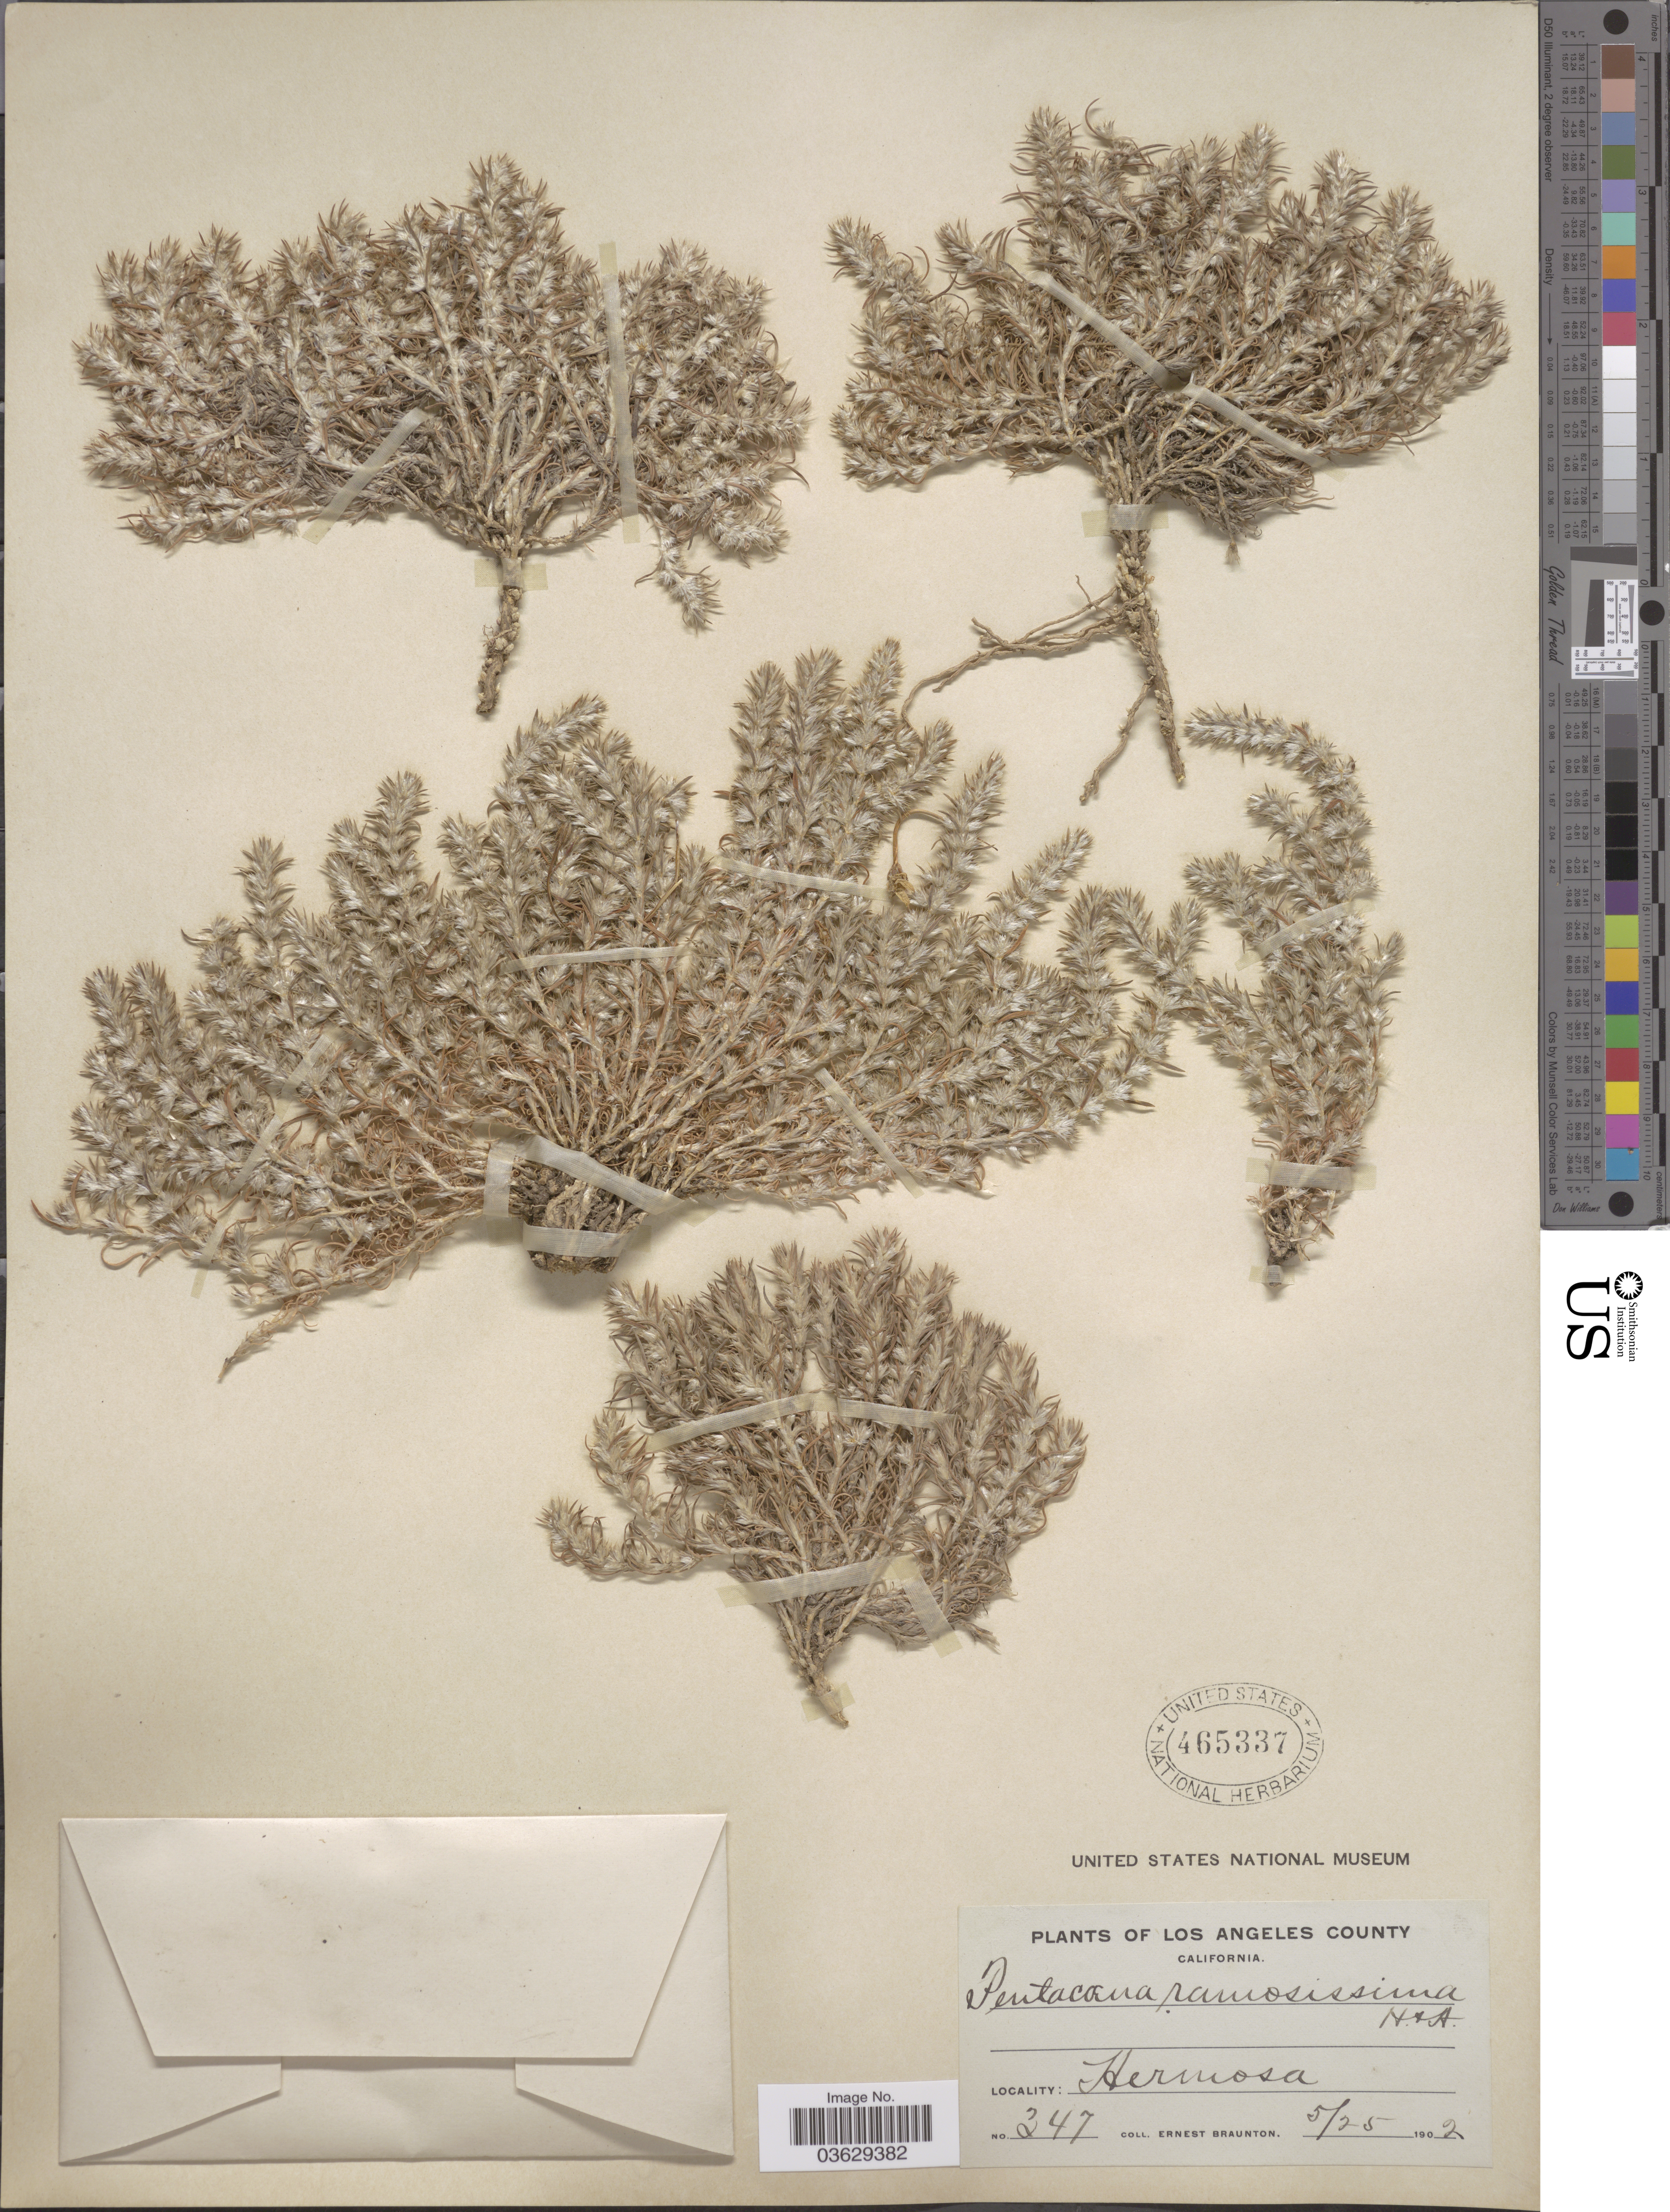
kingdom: Plantae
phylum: Tracheophyta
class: Magnoliopsida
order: Caryophyllales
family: Caryophyllaceae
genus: Cardionema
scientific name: Cardionema ramosissimum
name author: (Weinm.) A. Nelson & J.F. Macbr.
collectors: E. Braunton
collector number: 347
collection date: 1902-05-25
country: United States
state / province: California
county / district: Los Angeles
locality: Los Angeles County. Hermosa.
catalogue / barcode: US 465337